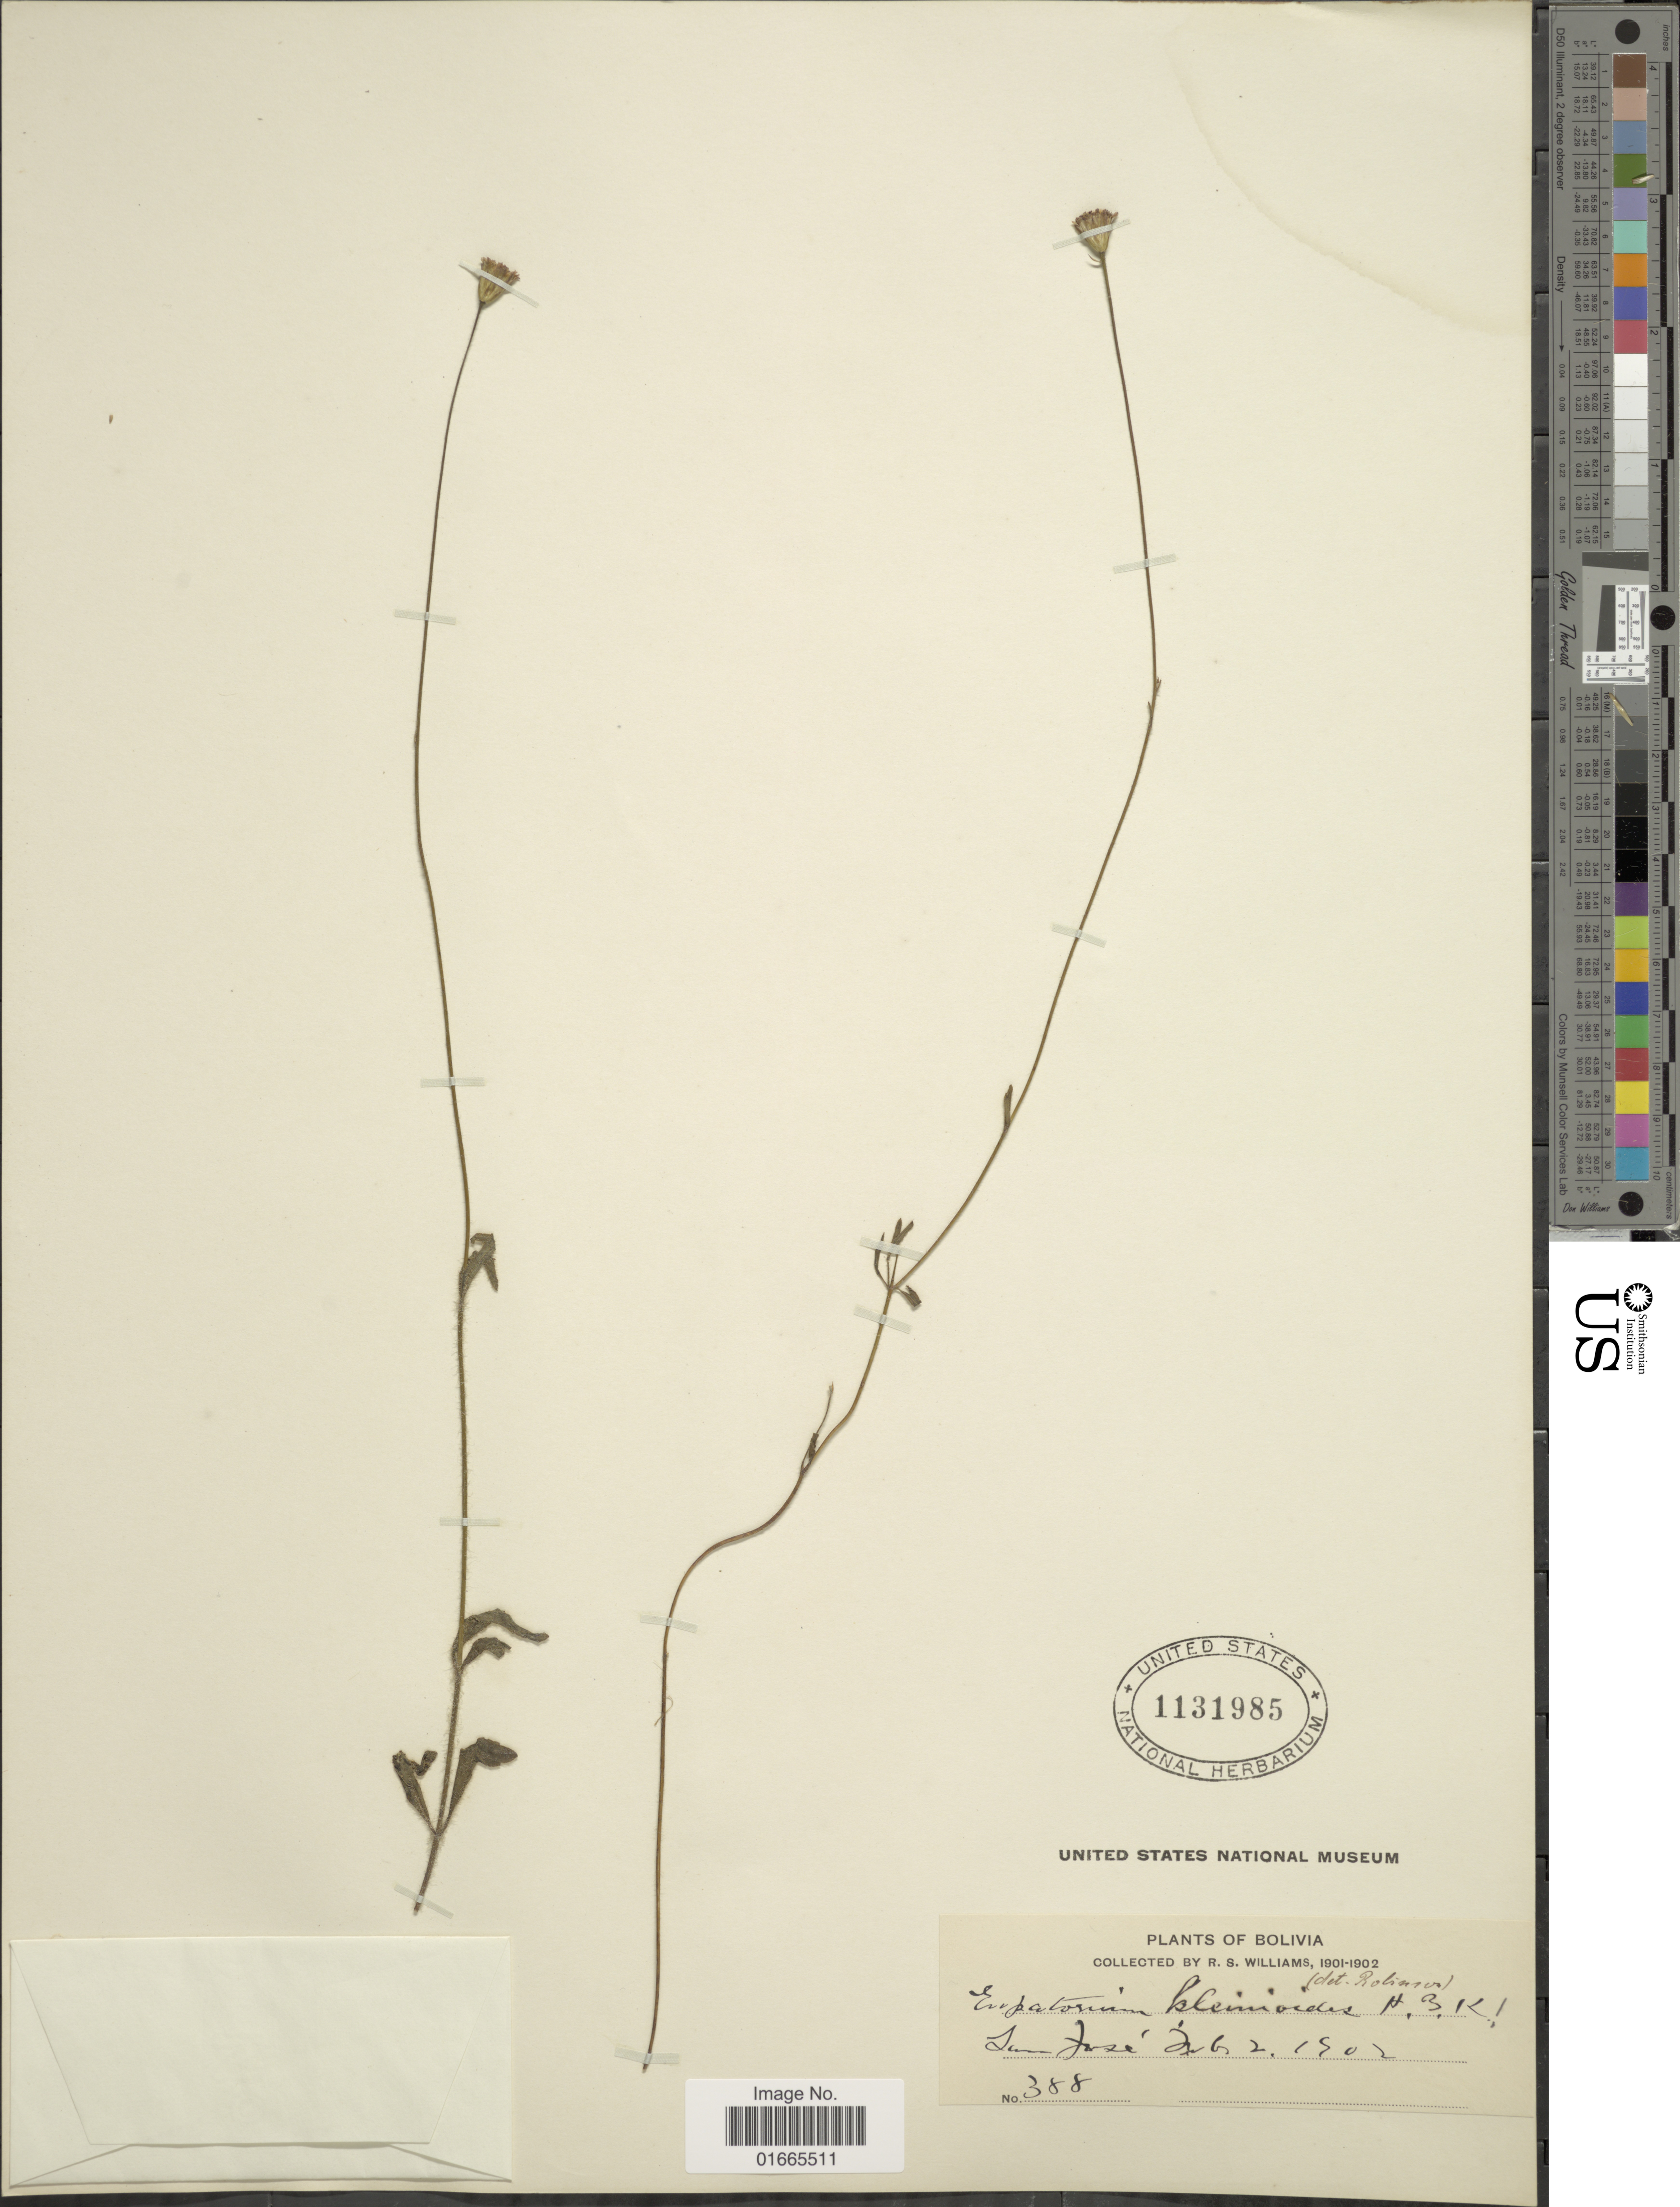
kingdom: Plantae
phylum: Tracheophyta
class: Magnoliopsida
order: Asterales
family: Asteraceae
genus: Praxelis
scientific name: Praxelis kleinioides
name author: (Kunth) Sch. Bip.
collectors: R. S. Williams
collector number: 388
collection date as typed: Feb. 2, 1902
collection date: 1902-02-02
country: Bolivia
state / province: La Paz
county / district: Munecas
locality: San Jose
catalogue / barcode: US 1131985